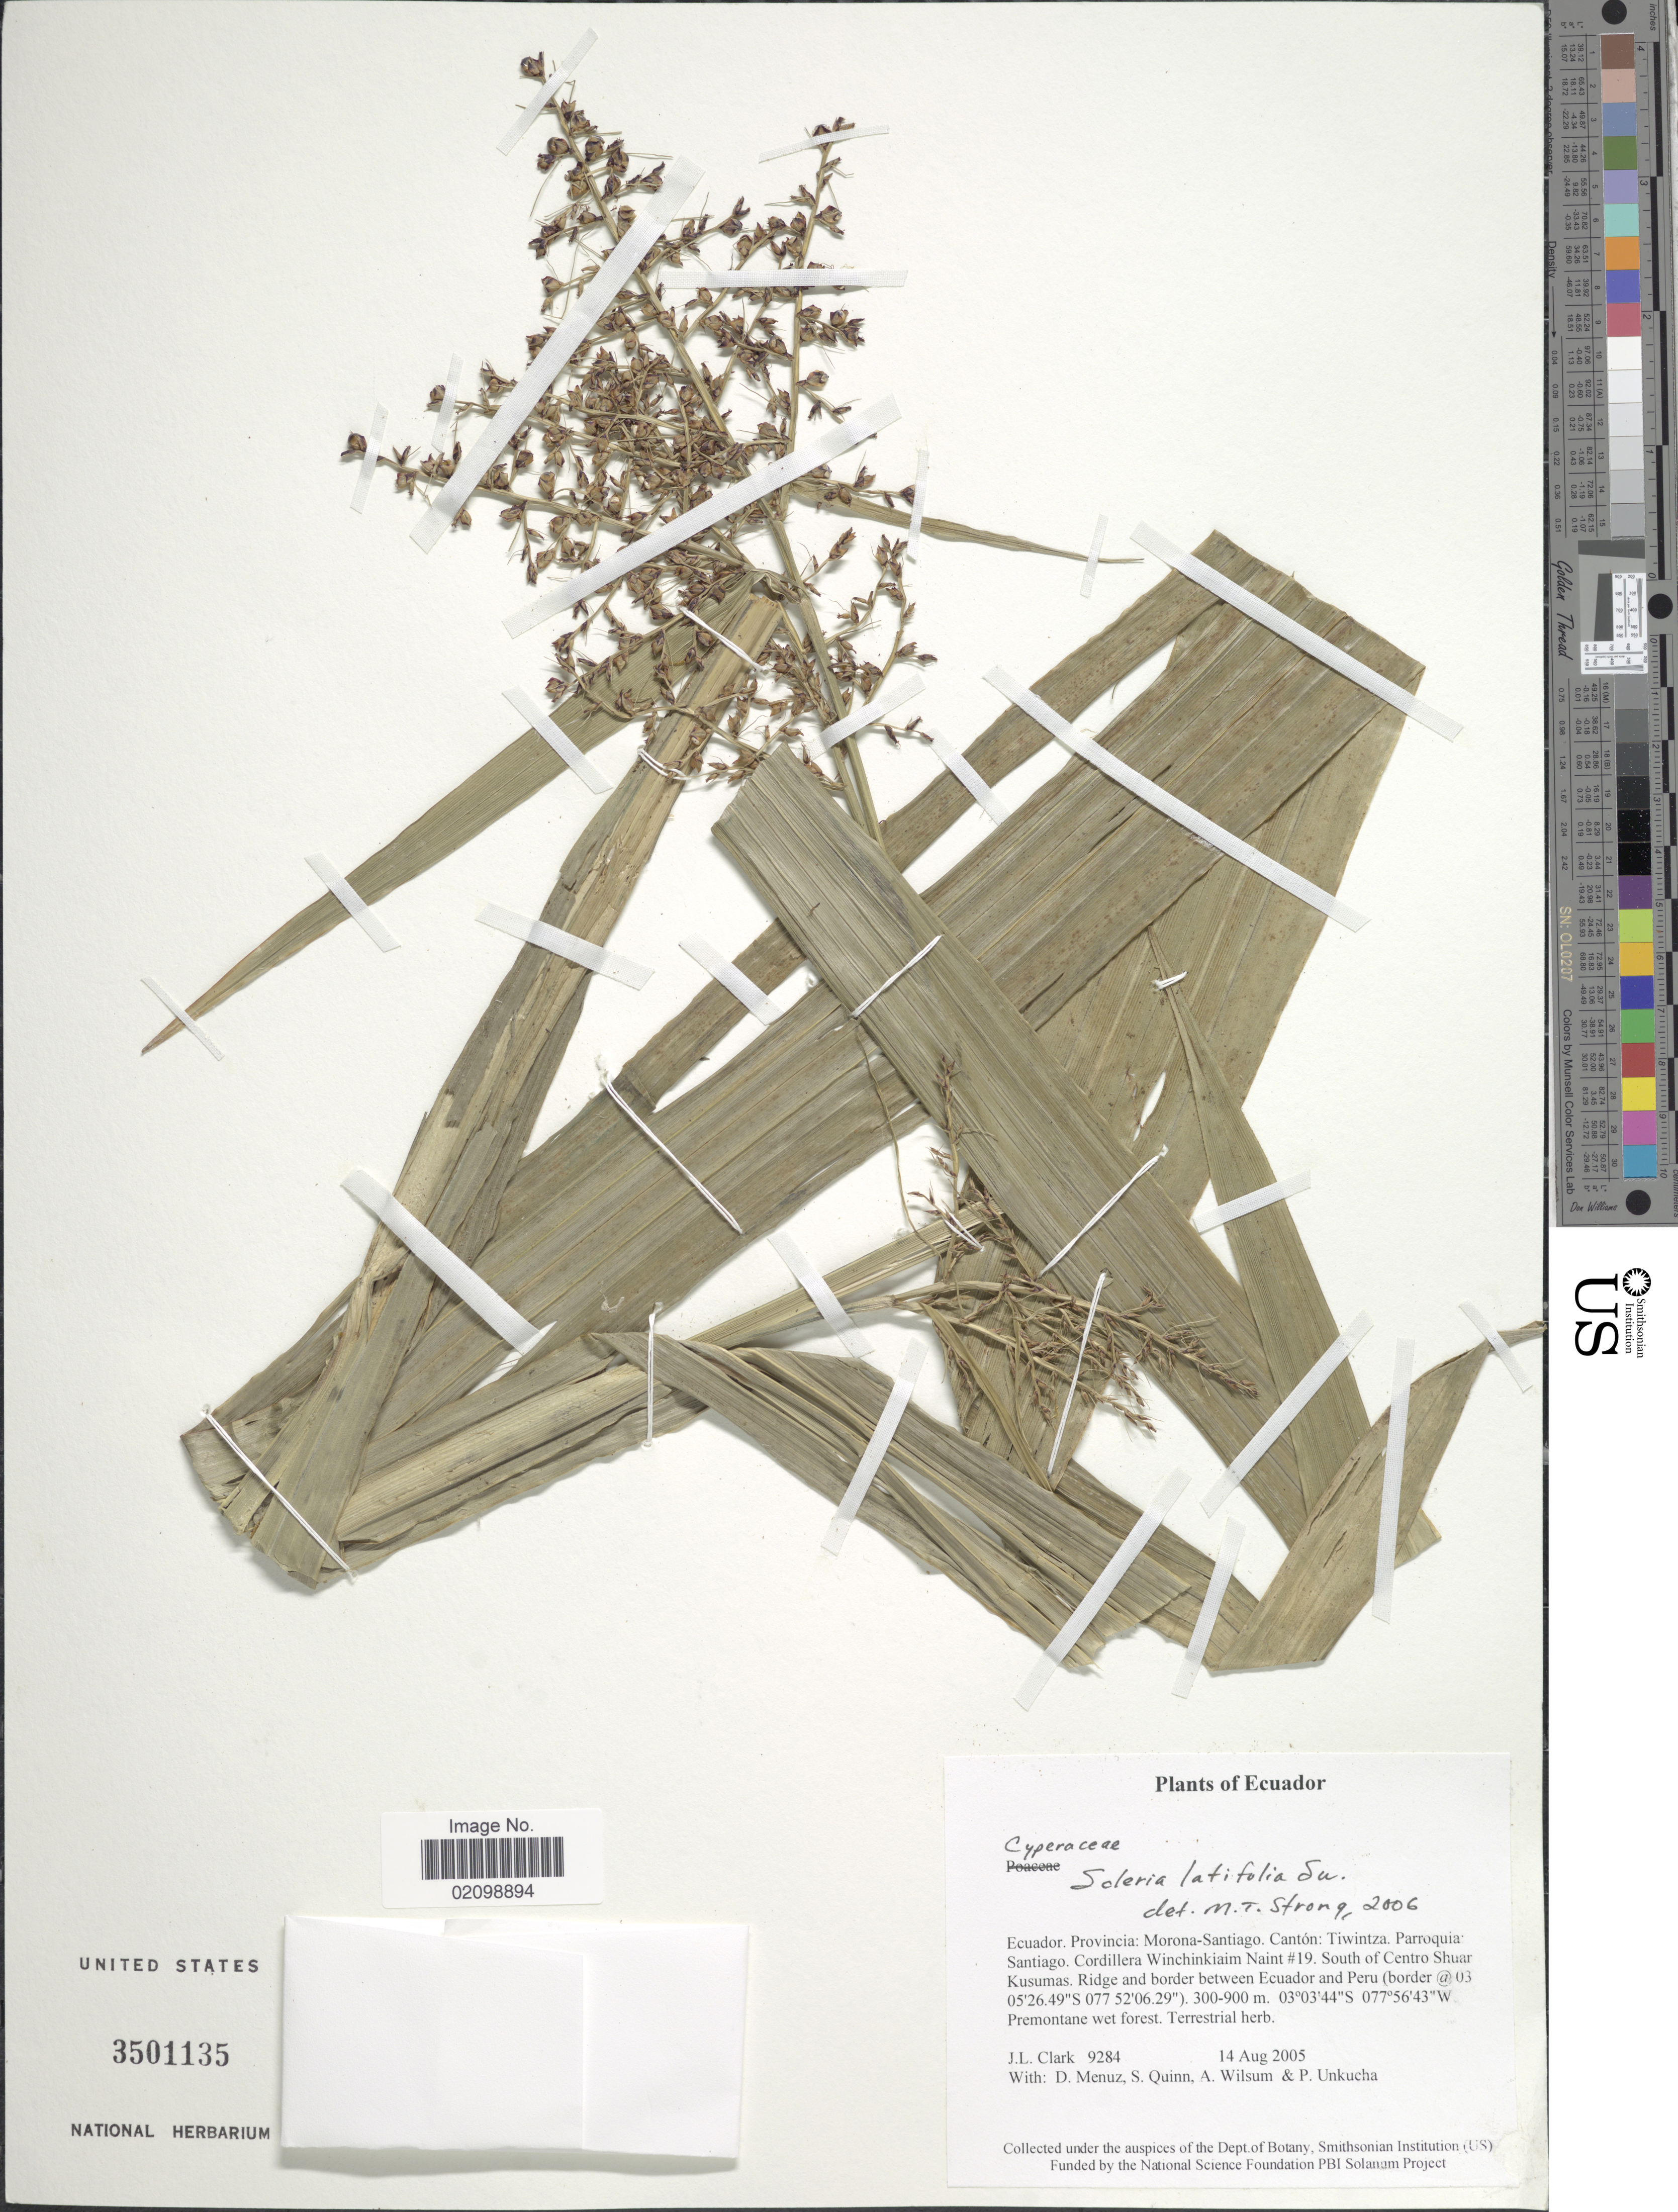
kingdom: Plantae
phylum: Tracheophyta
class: Liliopsida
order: Poales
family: Cyperaceae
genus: Scleria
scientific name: Scleria latifolia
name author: Sw.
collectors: J. L. Clark, D. Menuz, S. Quinn, A. Wilsum & P. Unkucha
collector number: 9284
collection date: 2005-08-14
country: Ecuador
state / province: Morona-Santiago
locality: Ecuador, Provincia Morona-Santiago. Canton: Tiwintza, Parquia: Santiago. Cordillera WInchinkiaim Naint #19. South of Centro Shuar Kusumas.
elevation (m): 300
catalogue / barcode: US 3501135